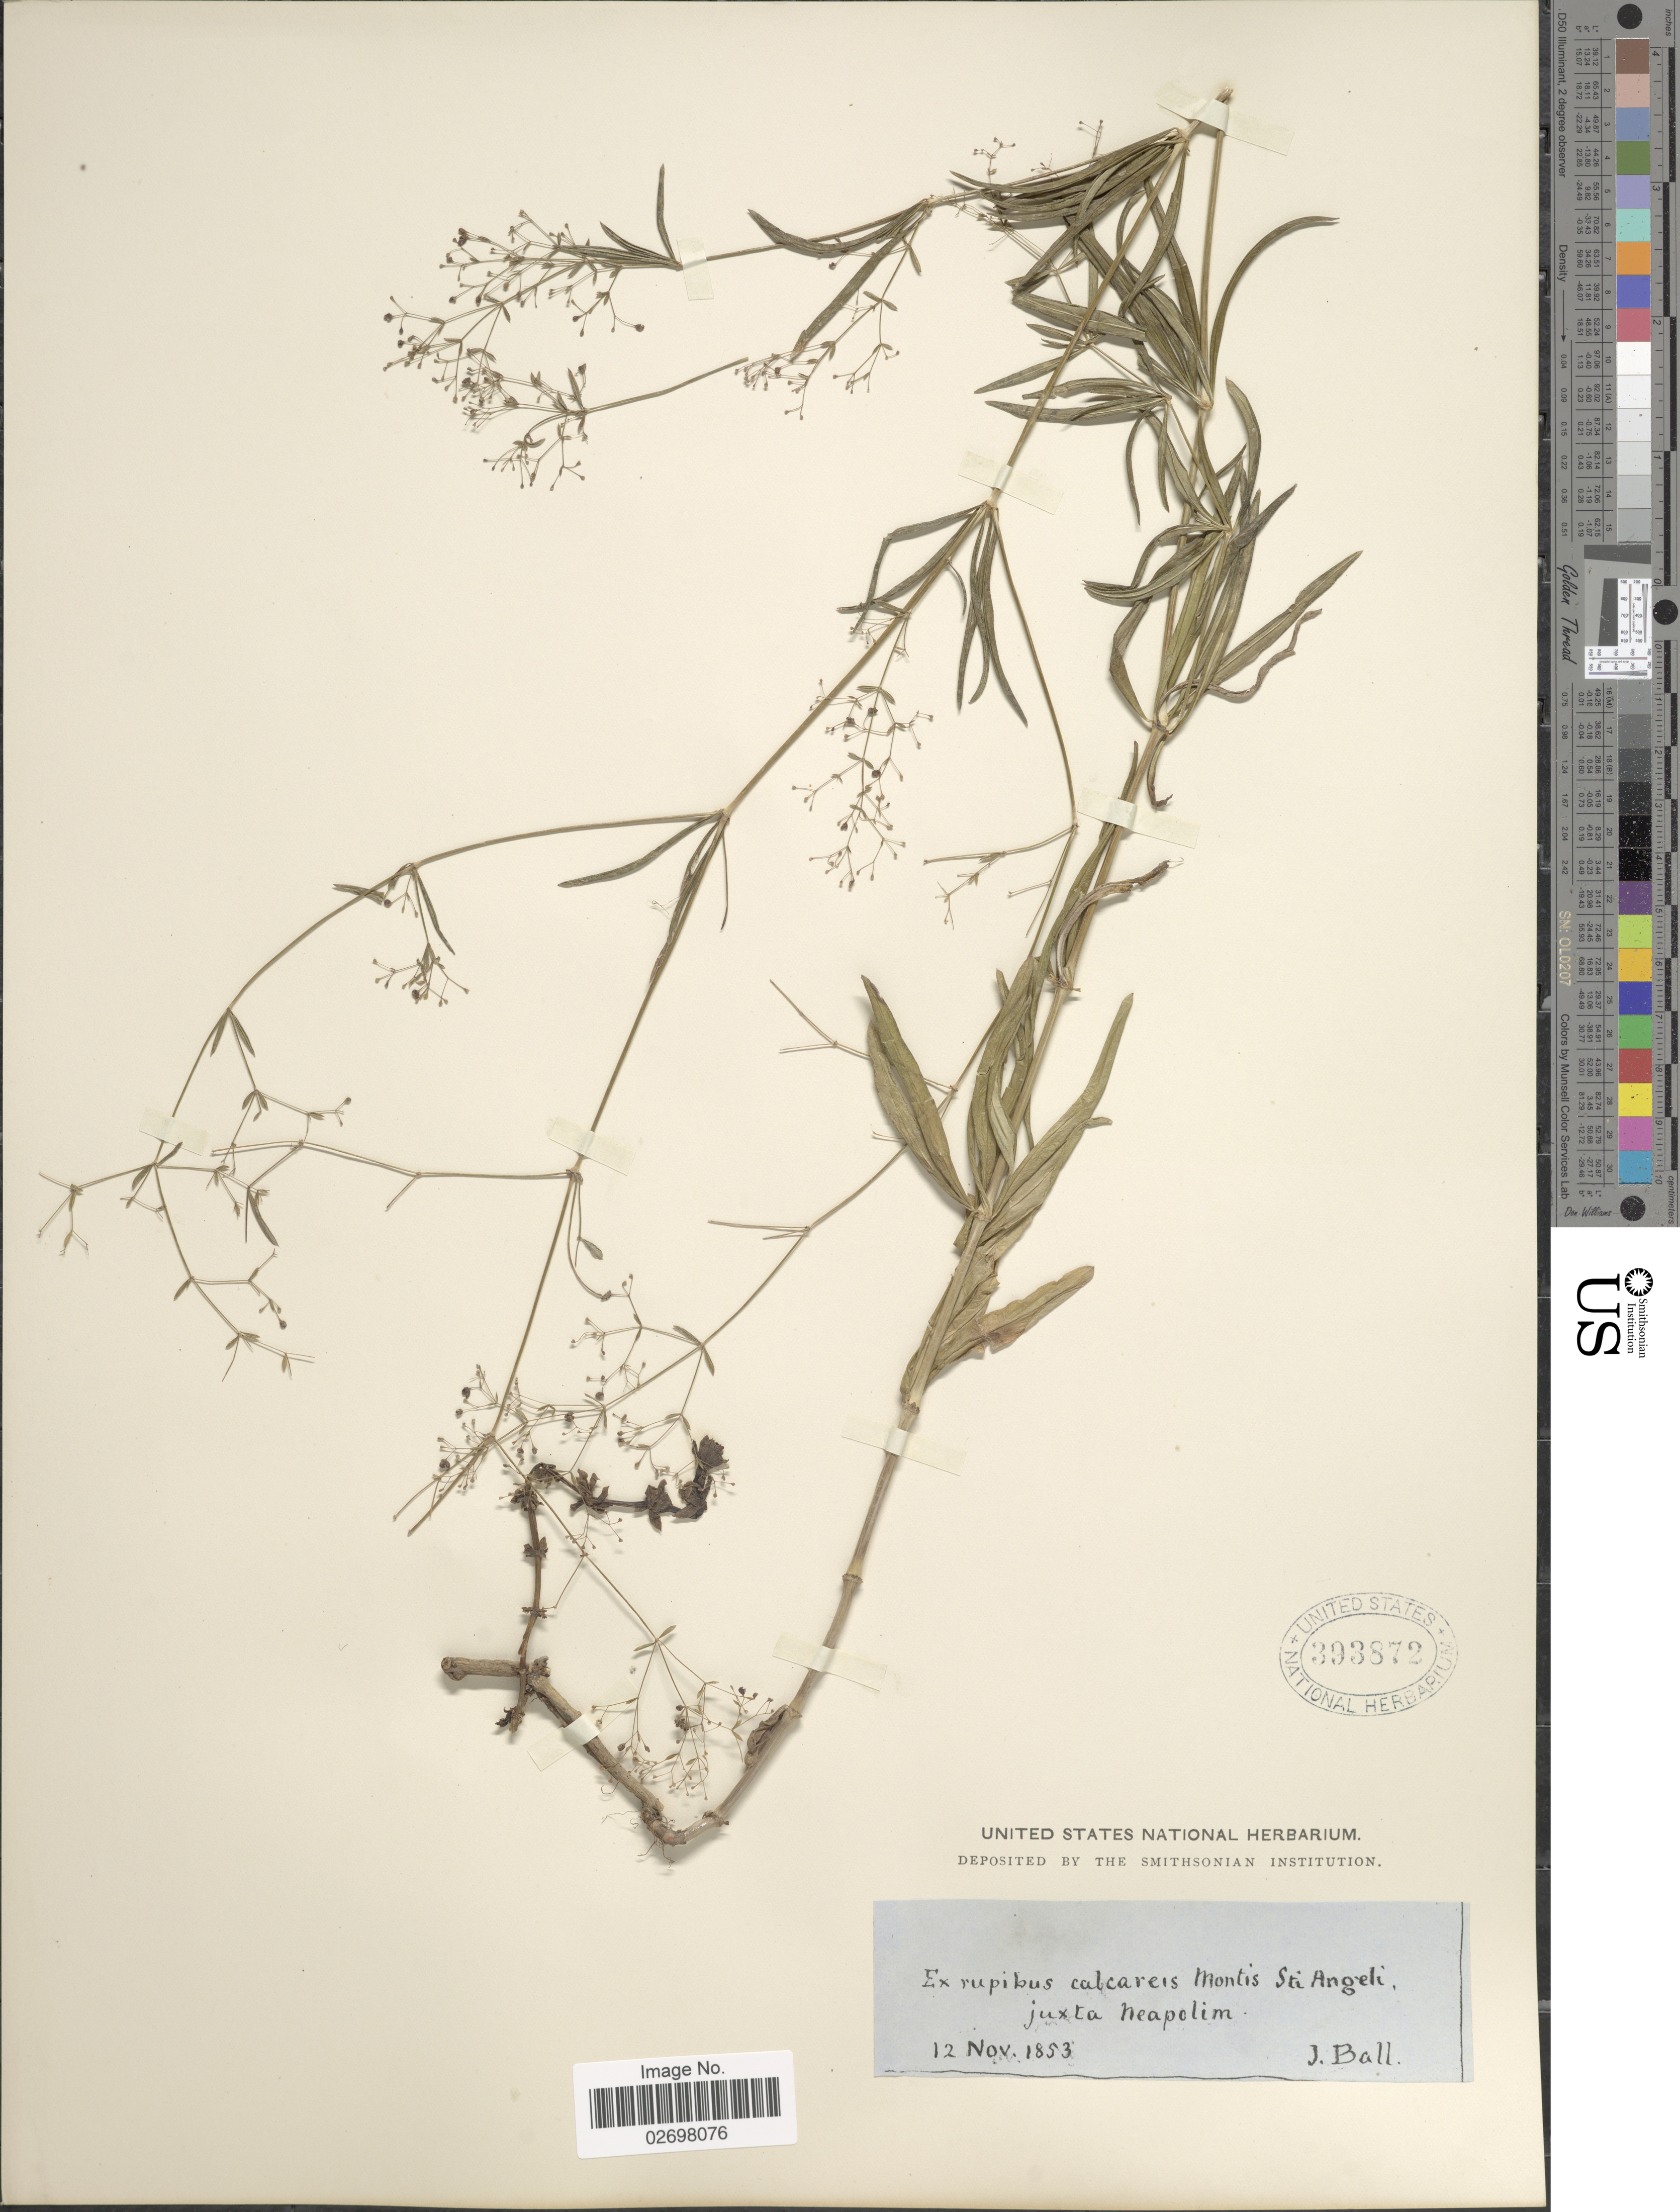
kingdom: Plantae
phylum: Tracheophyta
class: Magnoliopsida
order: Gentianales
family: Rubiaceae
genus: Galium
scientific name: Galium sp.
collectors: J. Ball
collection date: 1853-11-12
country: Italy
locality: Rupibus calcareis Montis St Angeli, juxta Neapolim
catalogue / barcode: US 393872